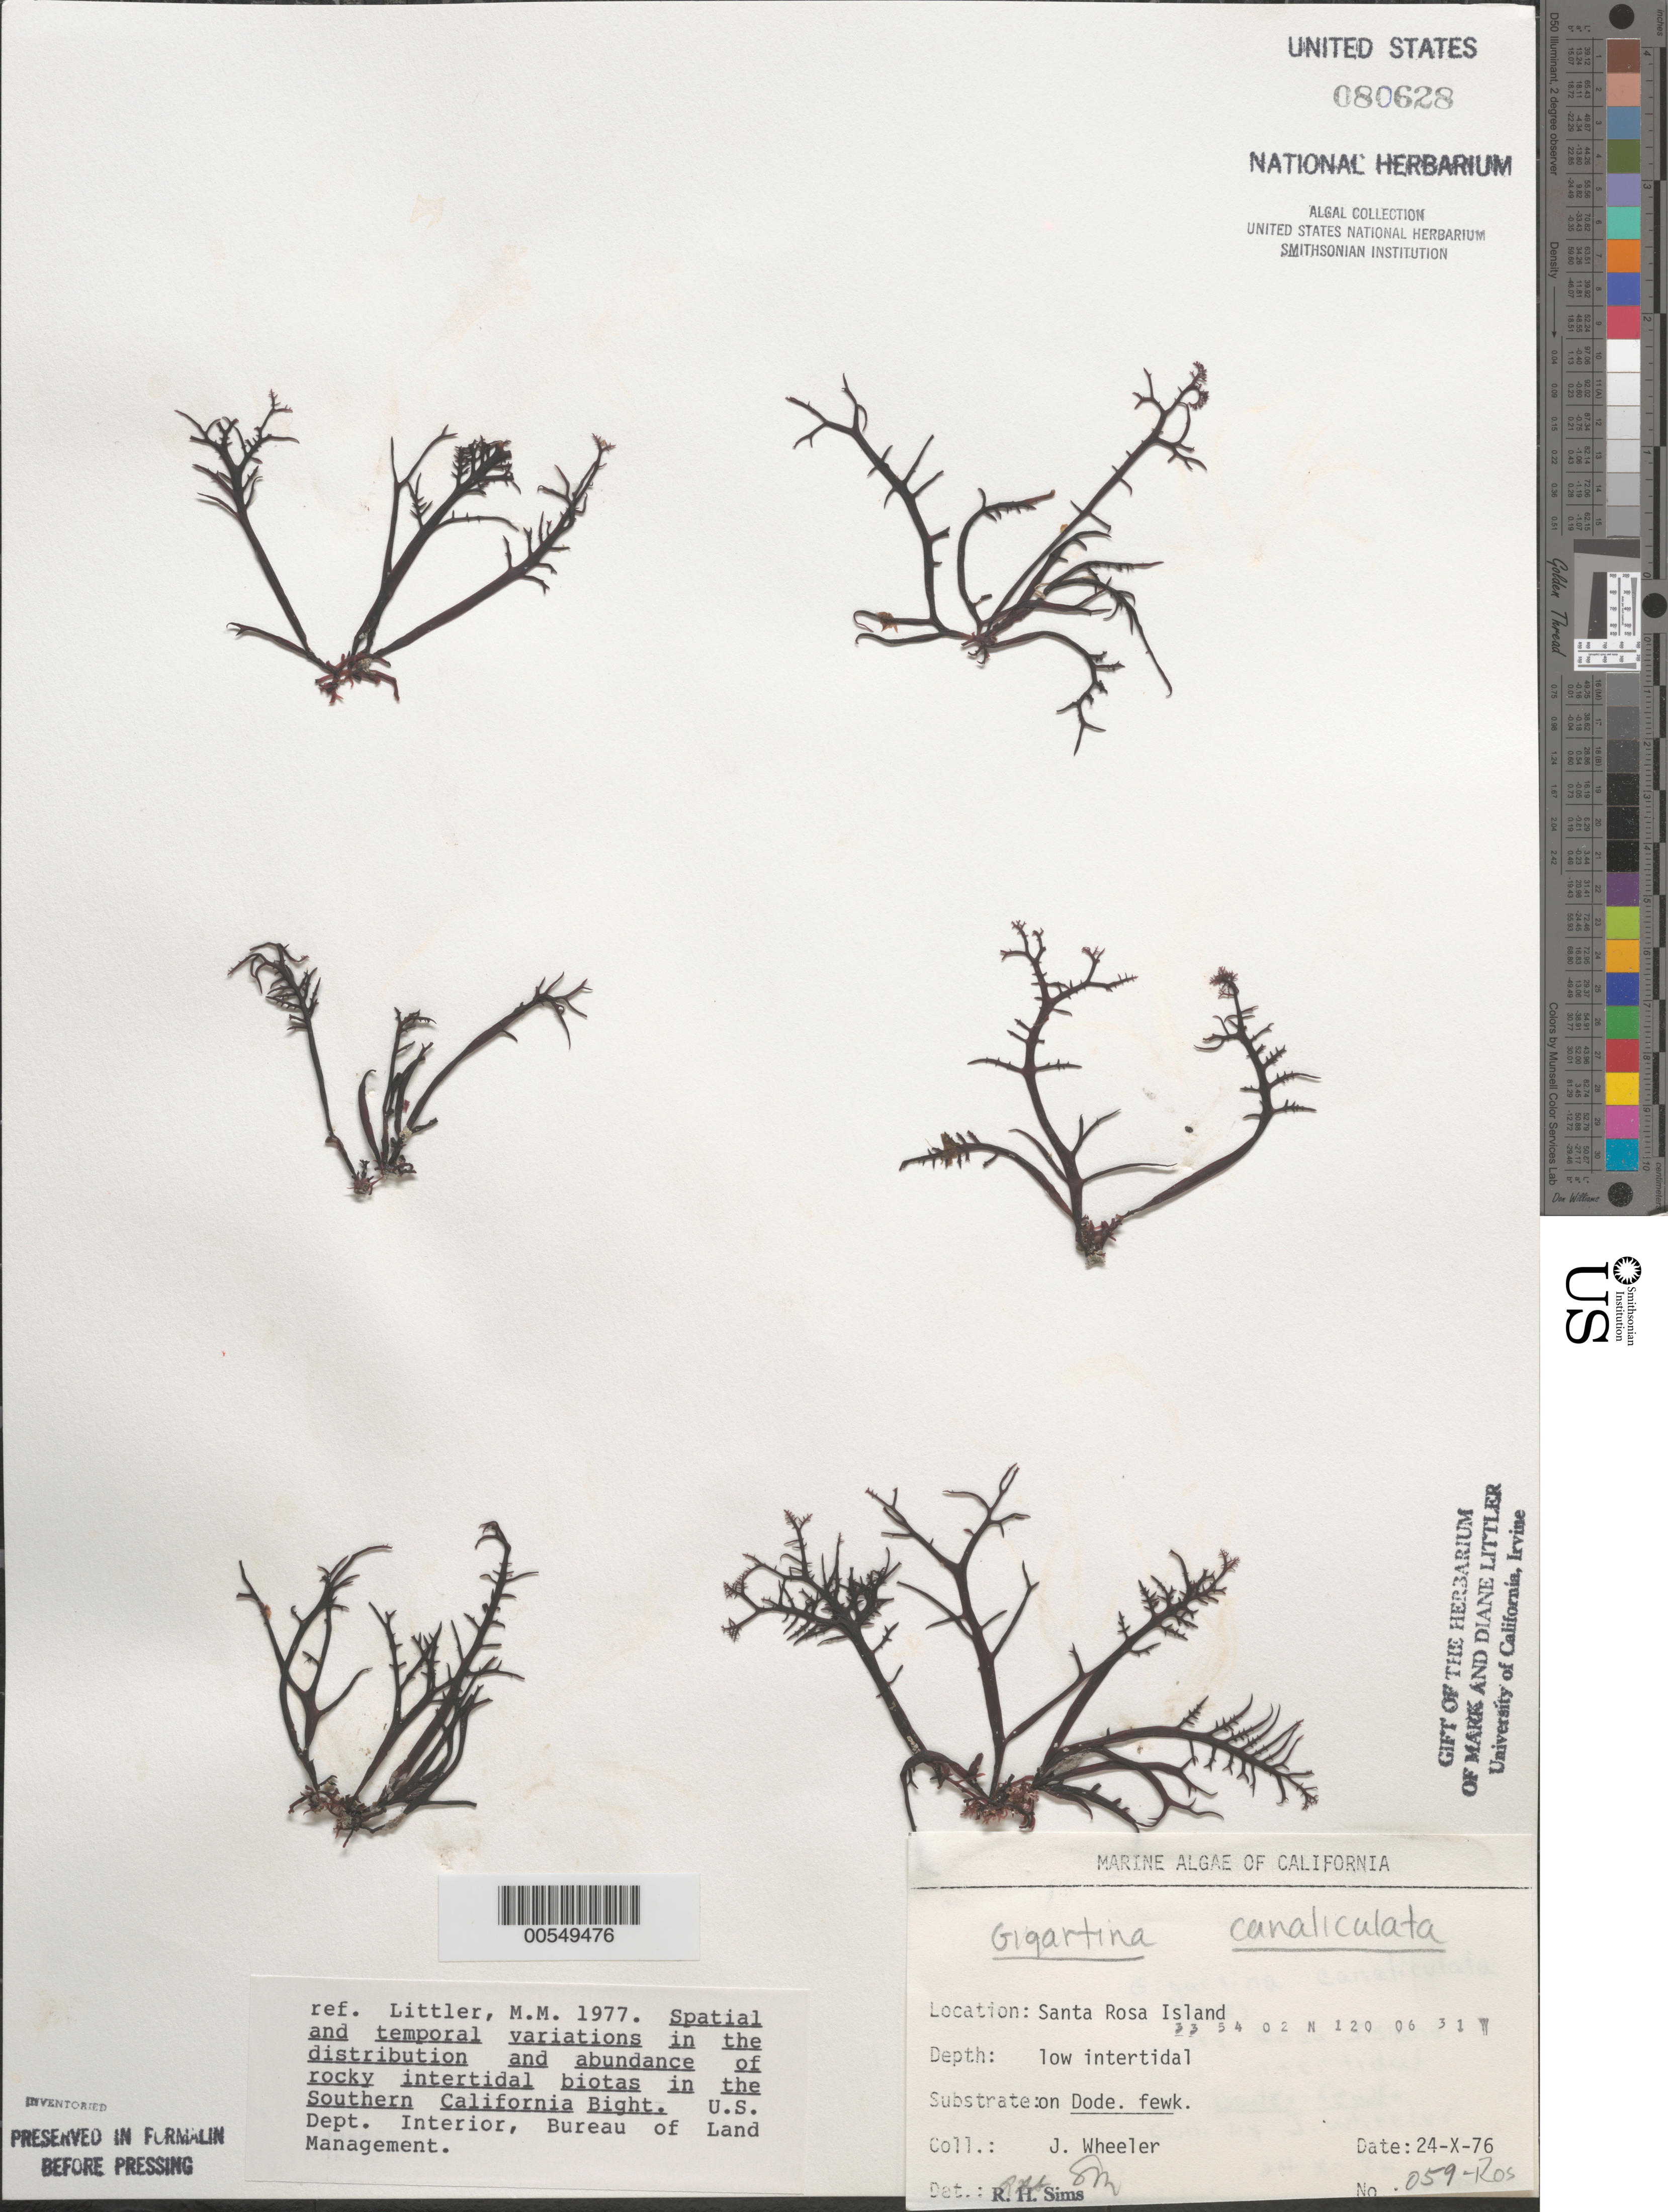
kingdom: Plantae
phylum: Rhodophyta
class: Florideophyceae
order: Gigartinales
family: Gigartinaceae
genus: Chondracanthus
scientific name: Chondracanthus canaliculatus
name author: (Harv.) Guiry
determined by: Algae name updating Project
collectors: J. L. Wheeler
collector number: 059-ros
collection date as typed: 24 Oct 1976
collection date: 1976-10-24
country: United States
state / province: California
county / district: Santa Barbara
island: Santa Rosa Island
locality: Johnson's Lee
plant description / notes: BLM-SOCALBIGHT Rocky Intertidal Survey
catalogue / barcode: US 80628